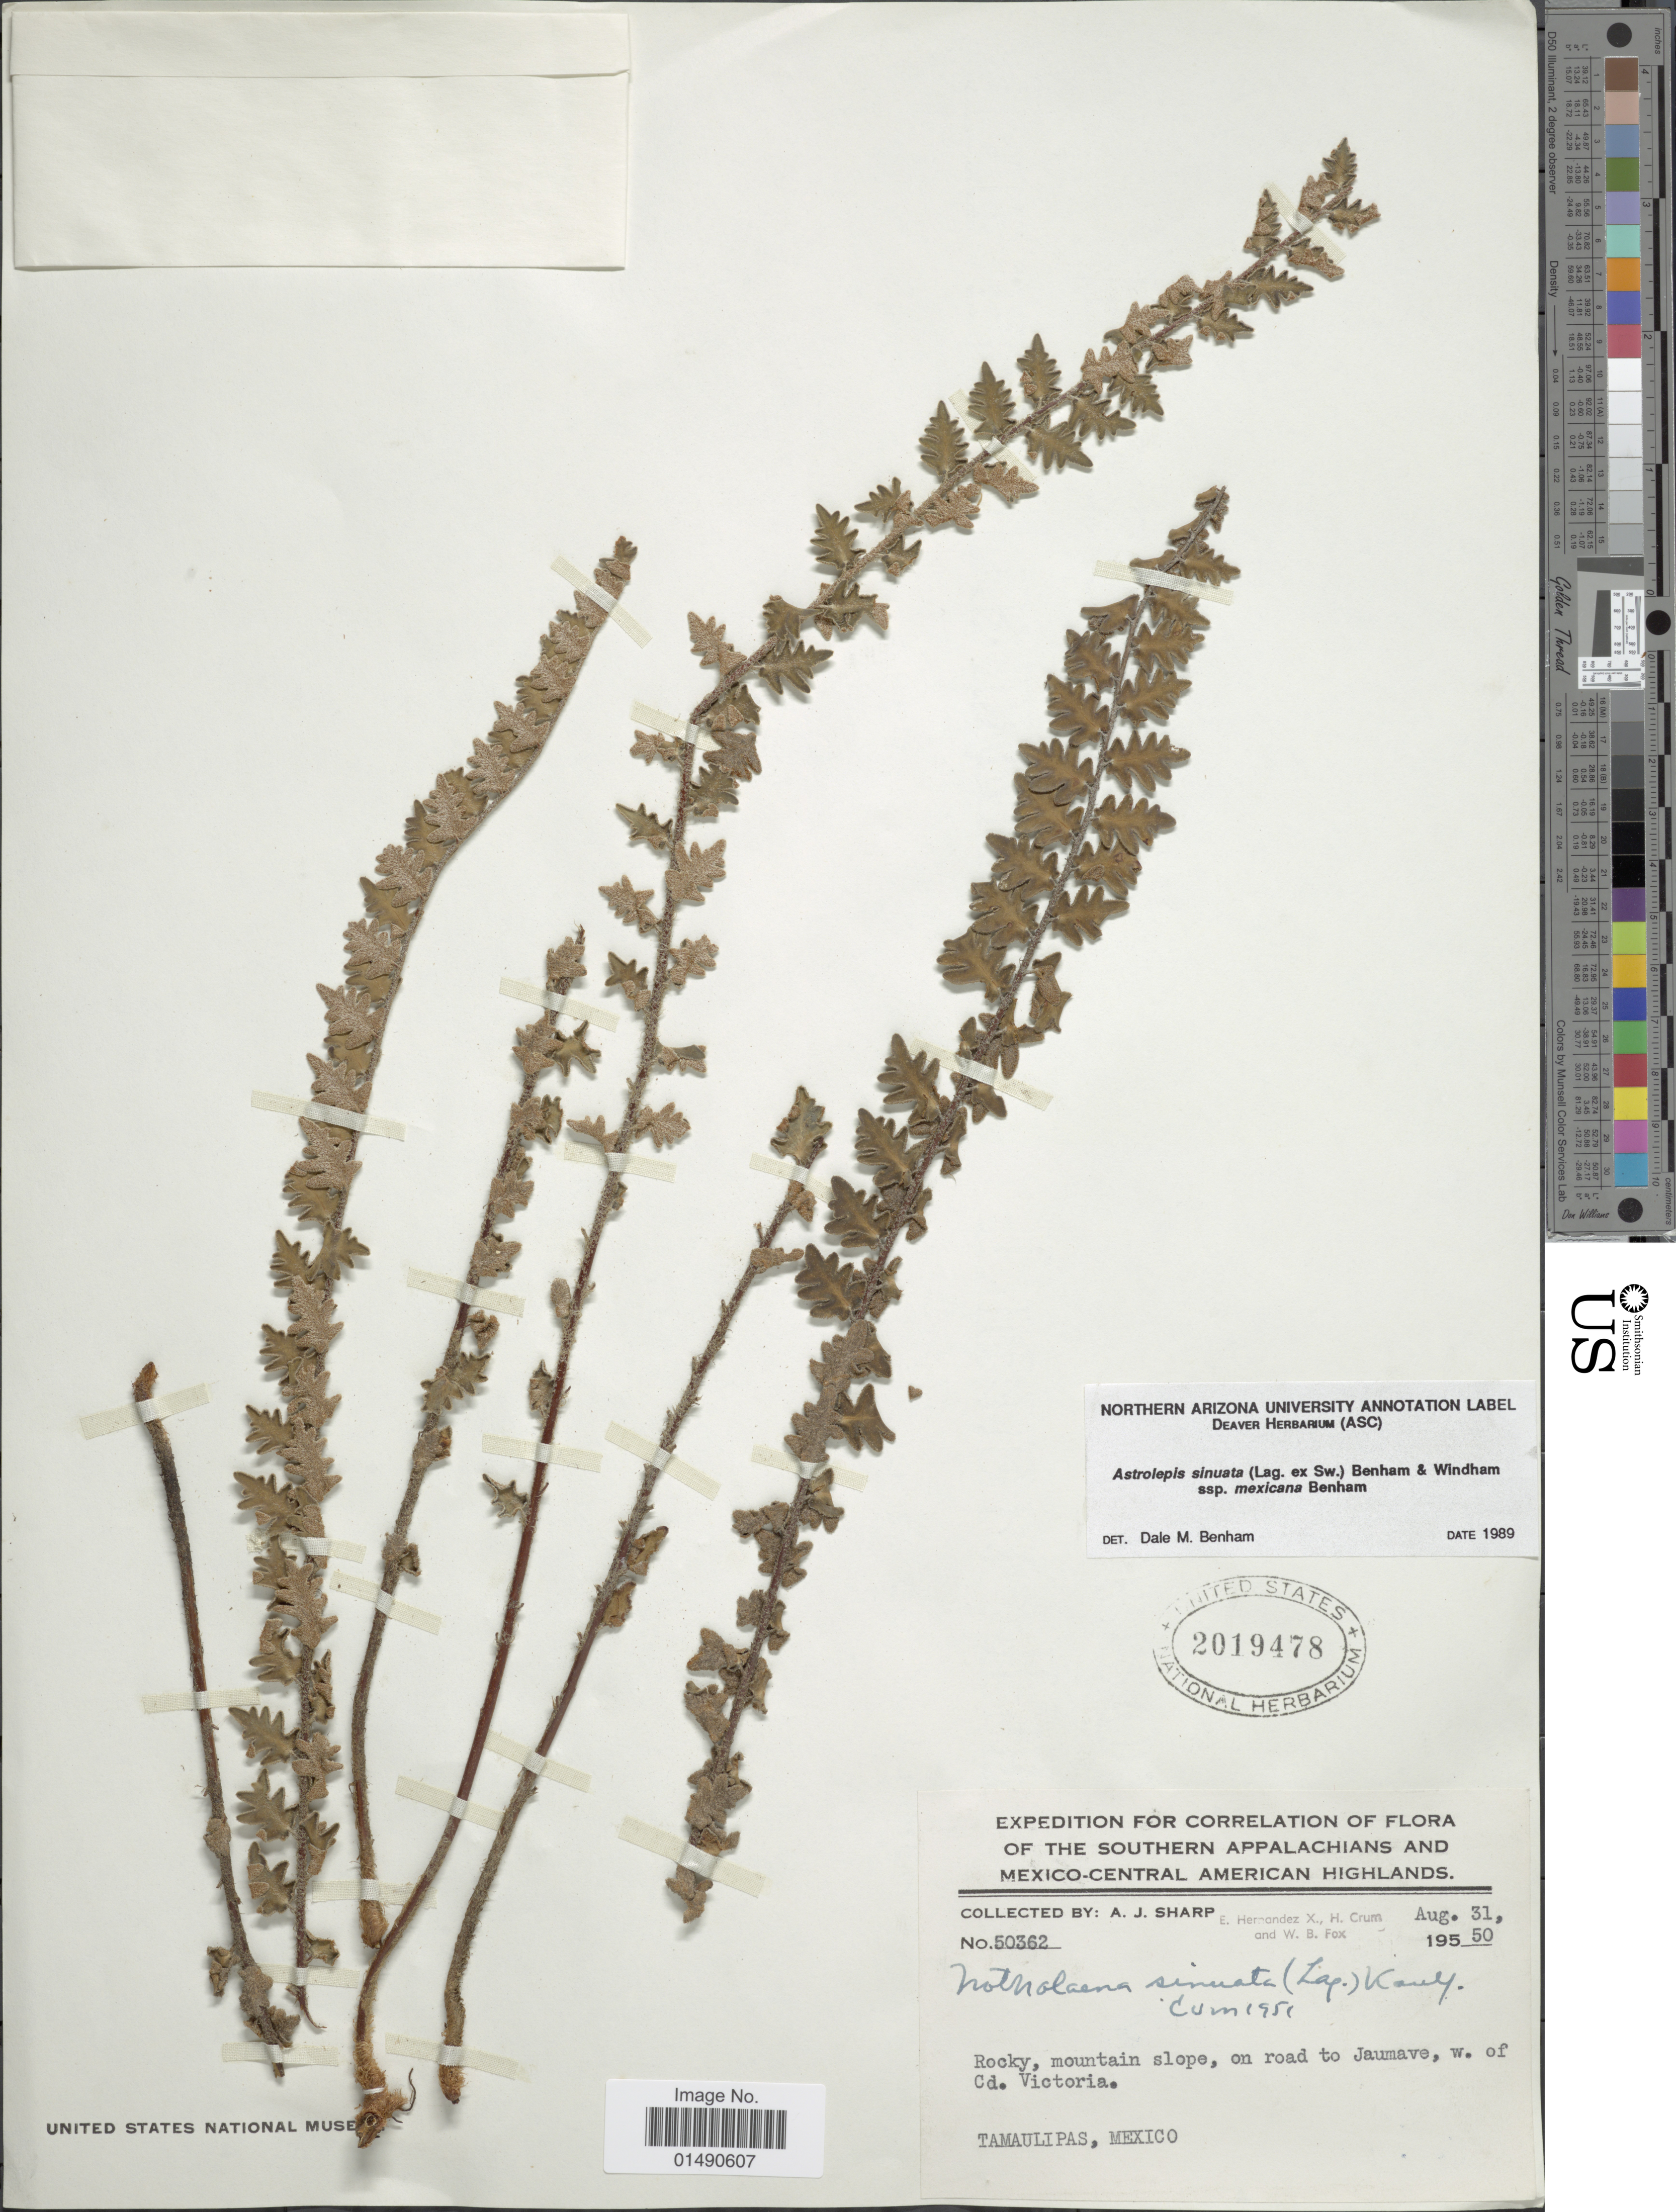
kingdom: Plantae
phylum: Tracheophyta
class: Polypodiopsida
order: Polypodiales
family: Pteridaceae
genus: Astrolepis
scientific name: Astrolepis sinuata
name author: (Lag. ex Sw.) D.M. Benham & Windham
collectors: A. J. Sharp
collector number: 50362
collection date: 1950-08-31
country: Mexico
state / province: Tamaulipas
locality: Expedition of correlation of the Southern A [ [alachians and mexico-central American Highland, Rocky Mountain slope, on road to Jaumave, w. of Cd. Victoria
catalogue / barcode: US 2019478